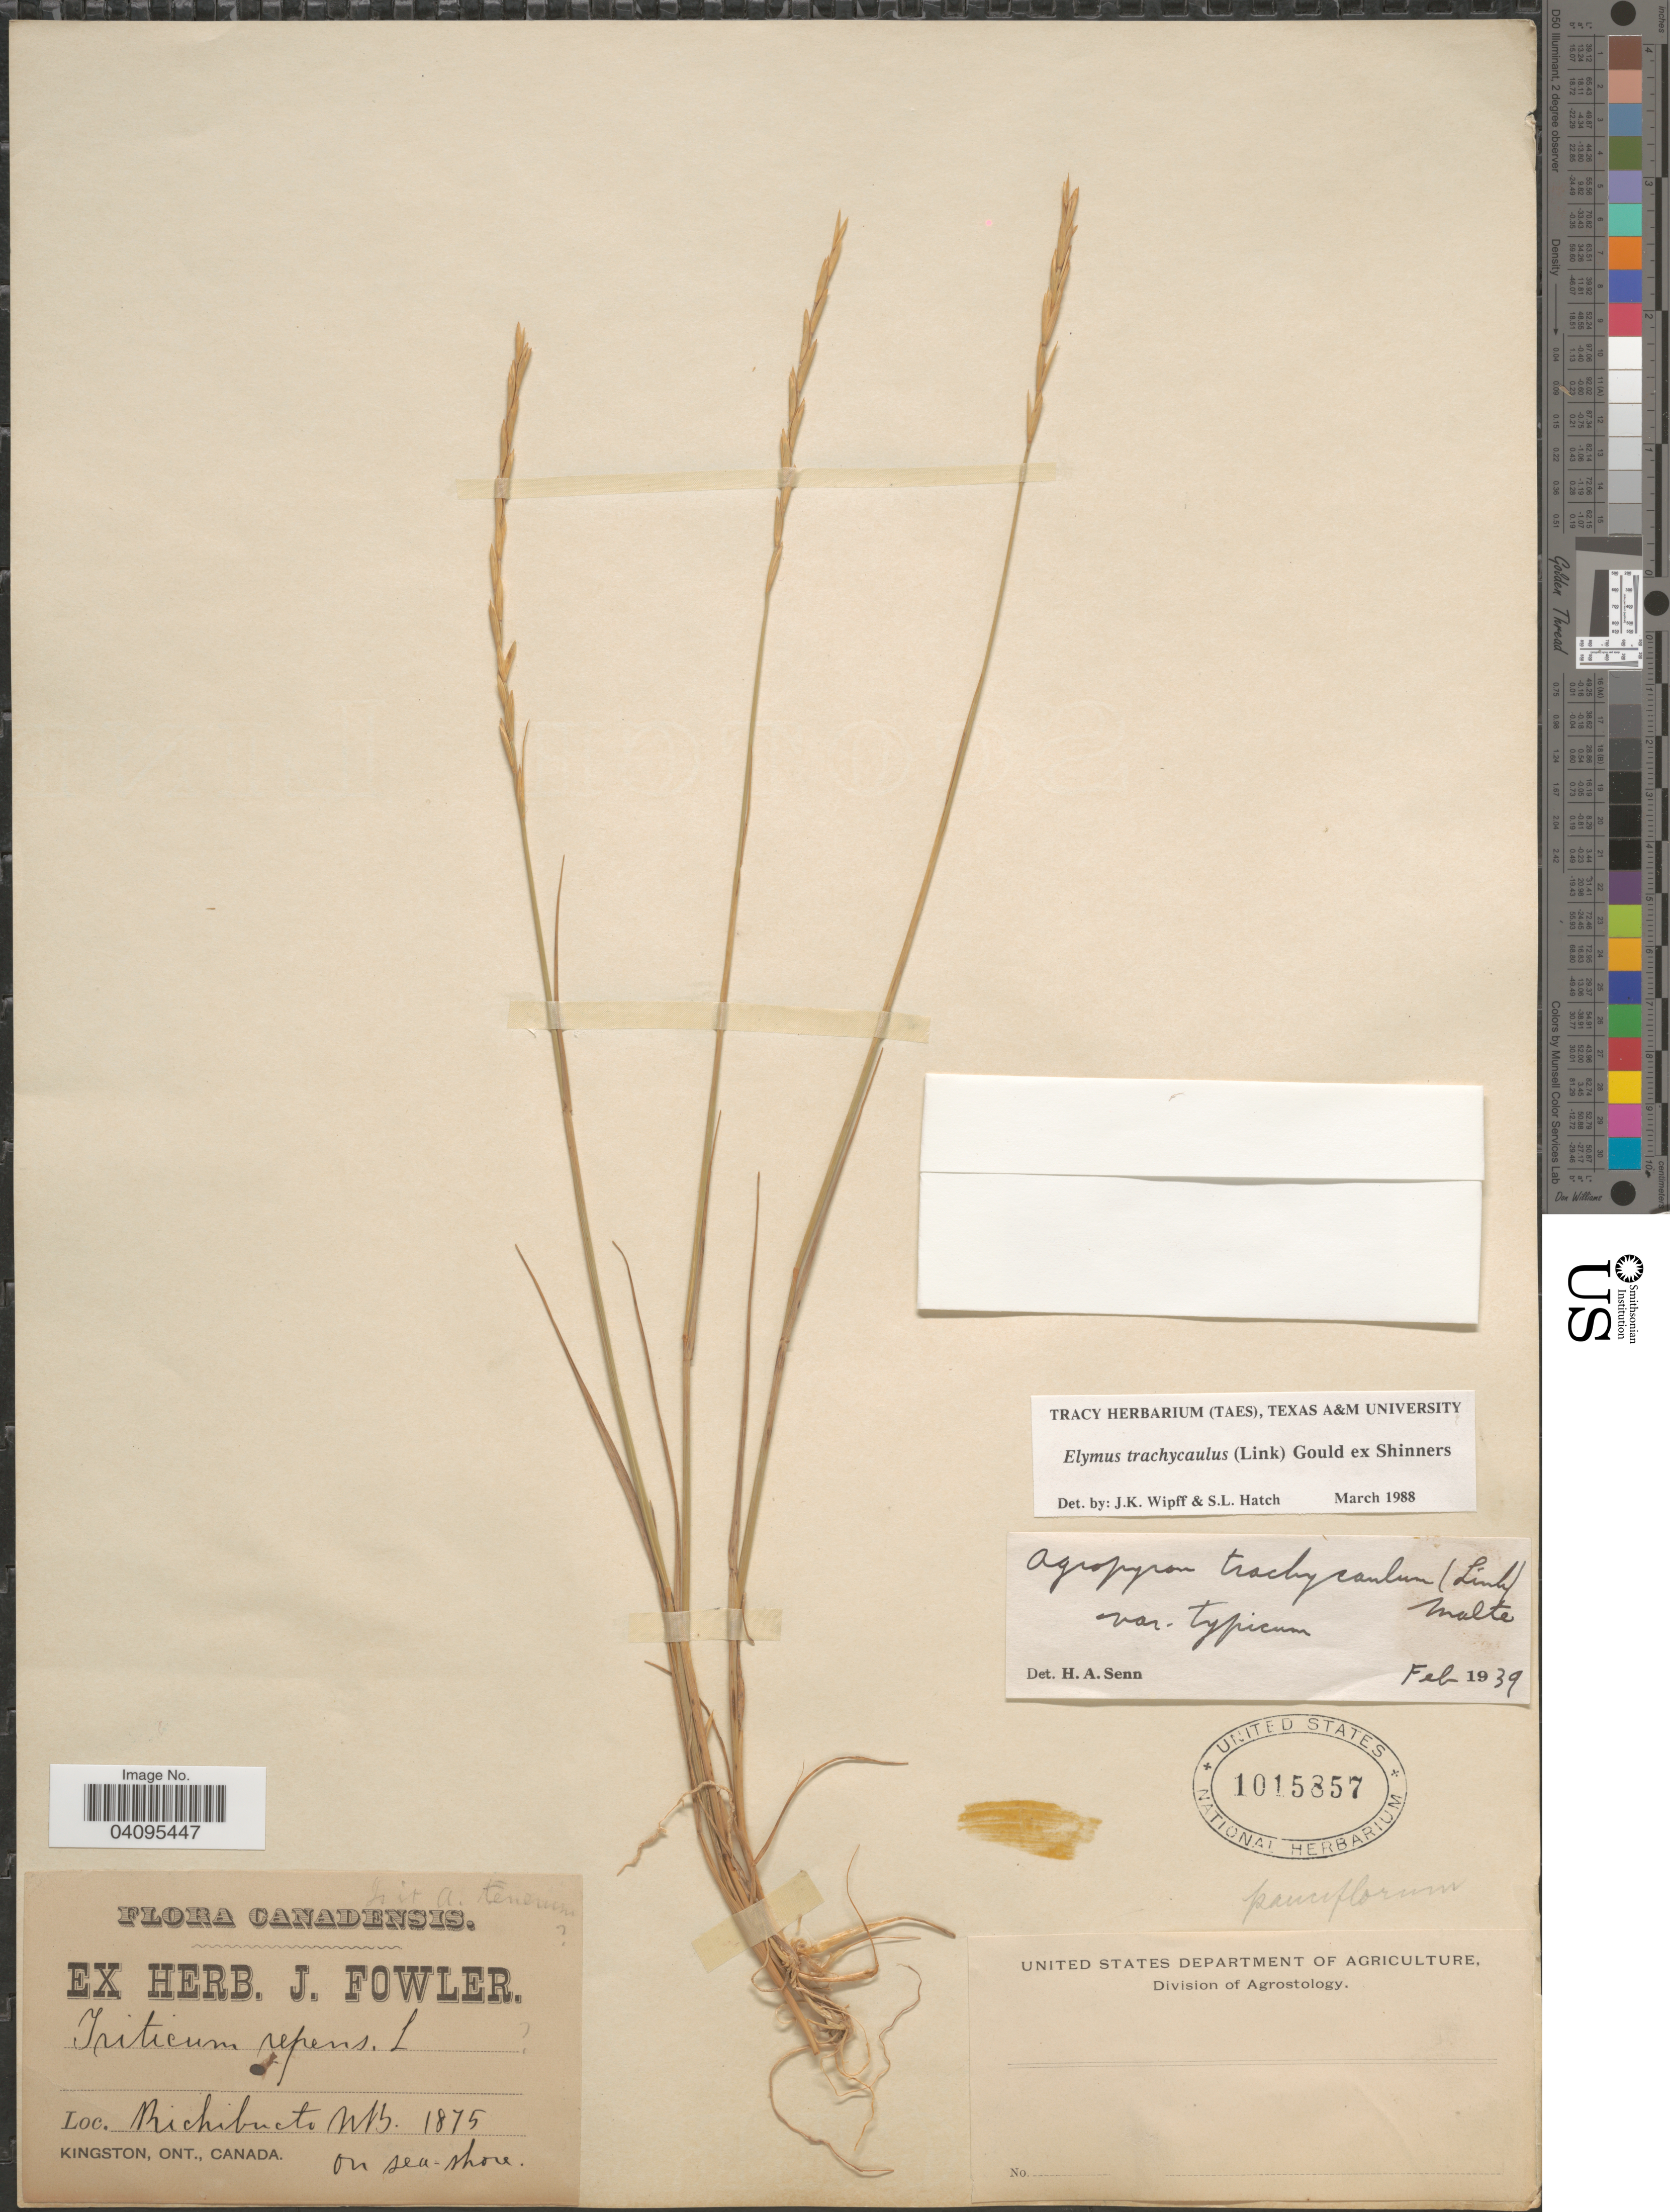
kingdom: Plantae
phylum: Tracheophyta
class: Liliopsida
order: Poales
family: Poaceae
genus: Elymus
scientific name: Elymus trachycaulus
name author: (Link) Gould ex Shinners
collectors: ex herb. J. Fowler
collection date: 1875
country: Canada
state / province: Ontario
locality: Richibucto Mts.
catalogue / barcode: US 1015857